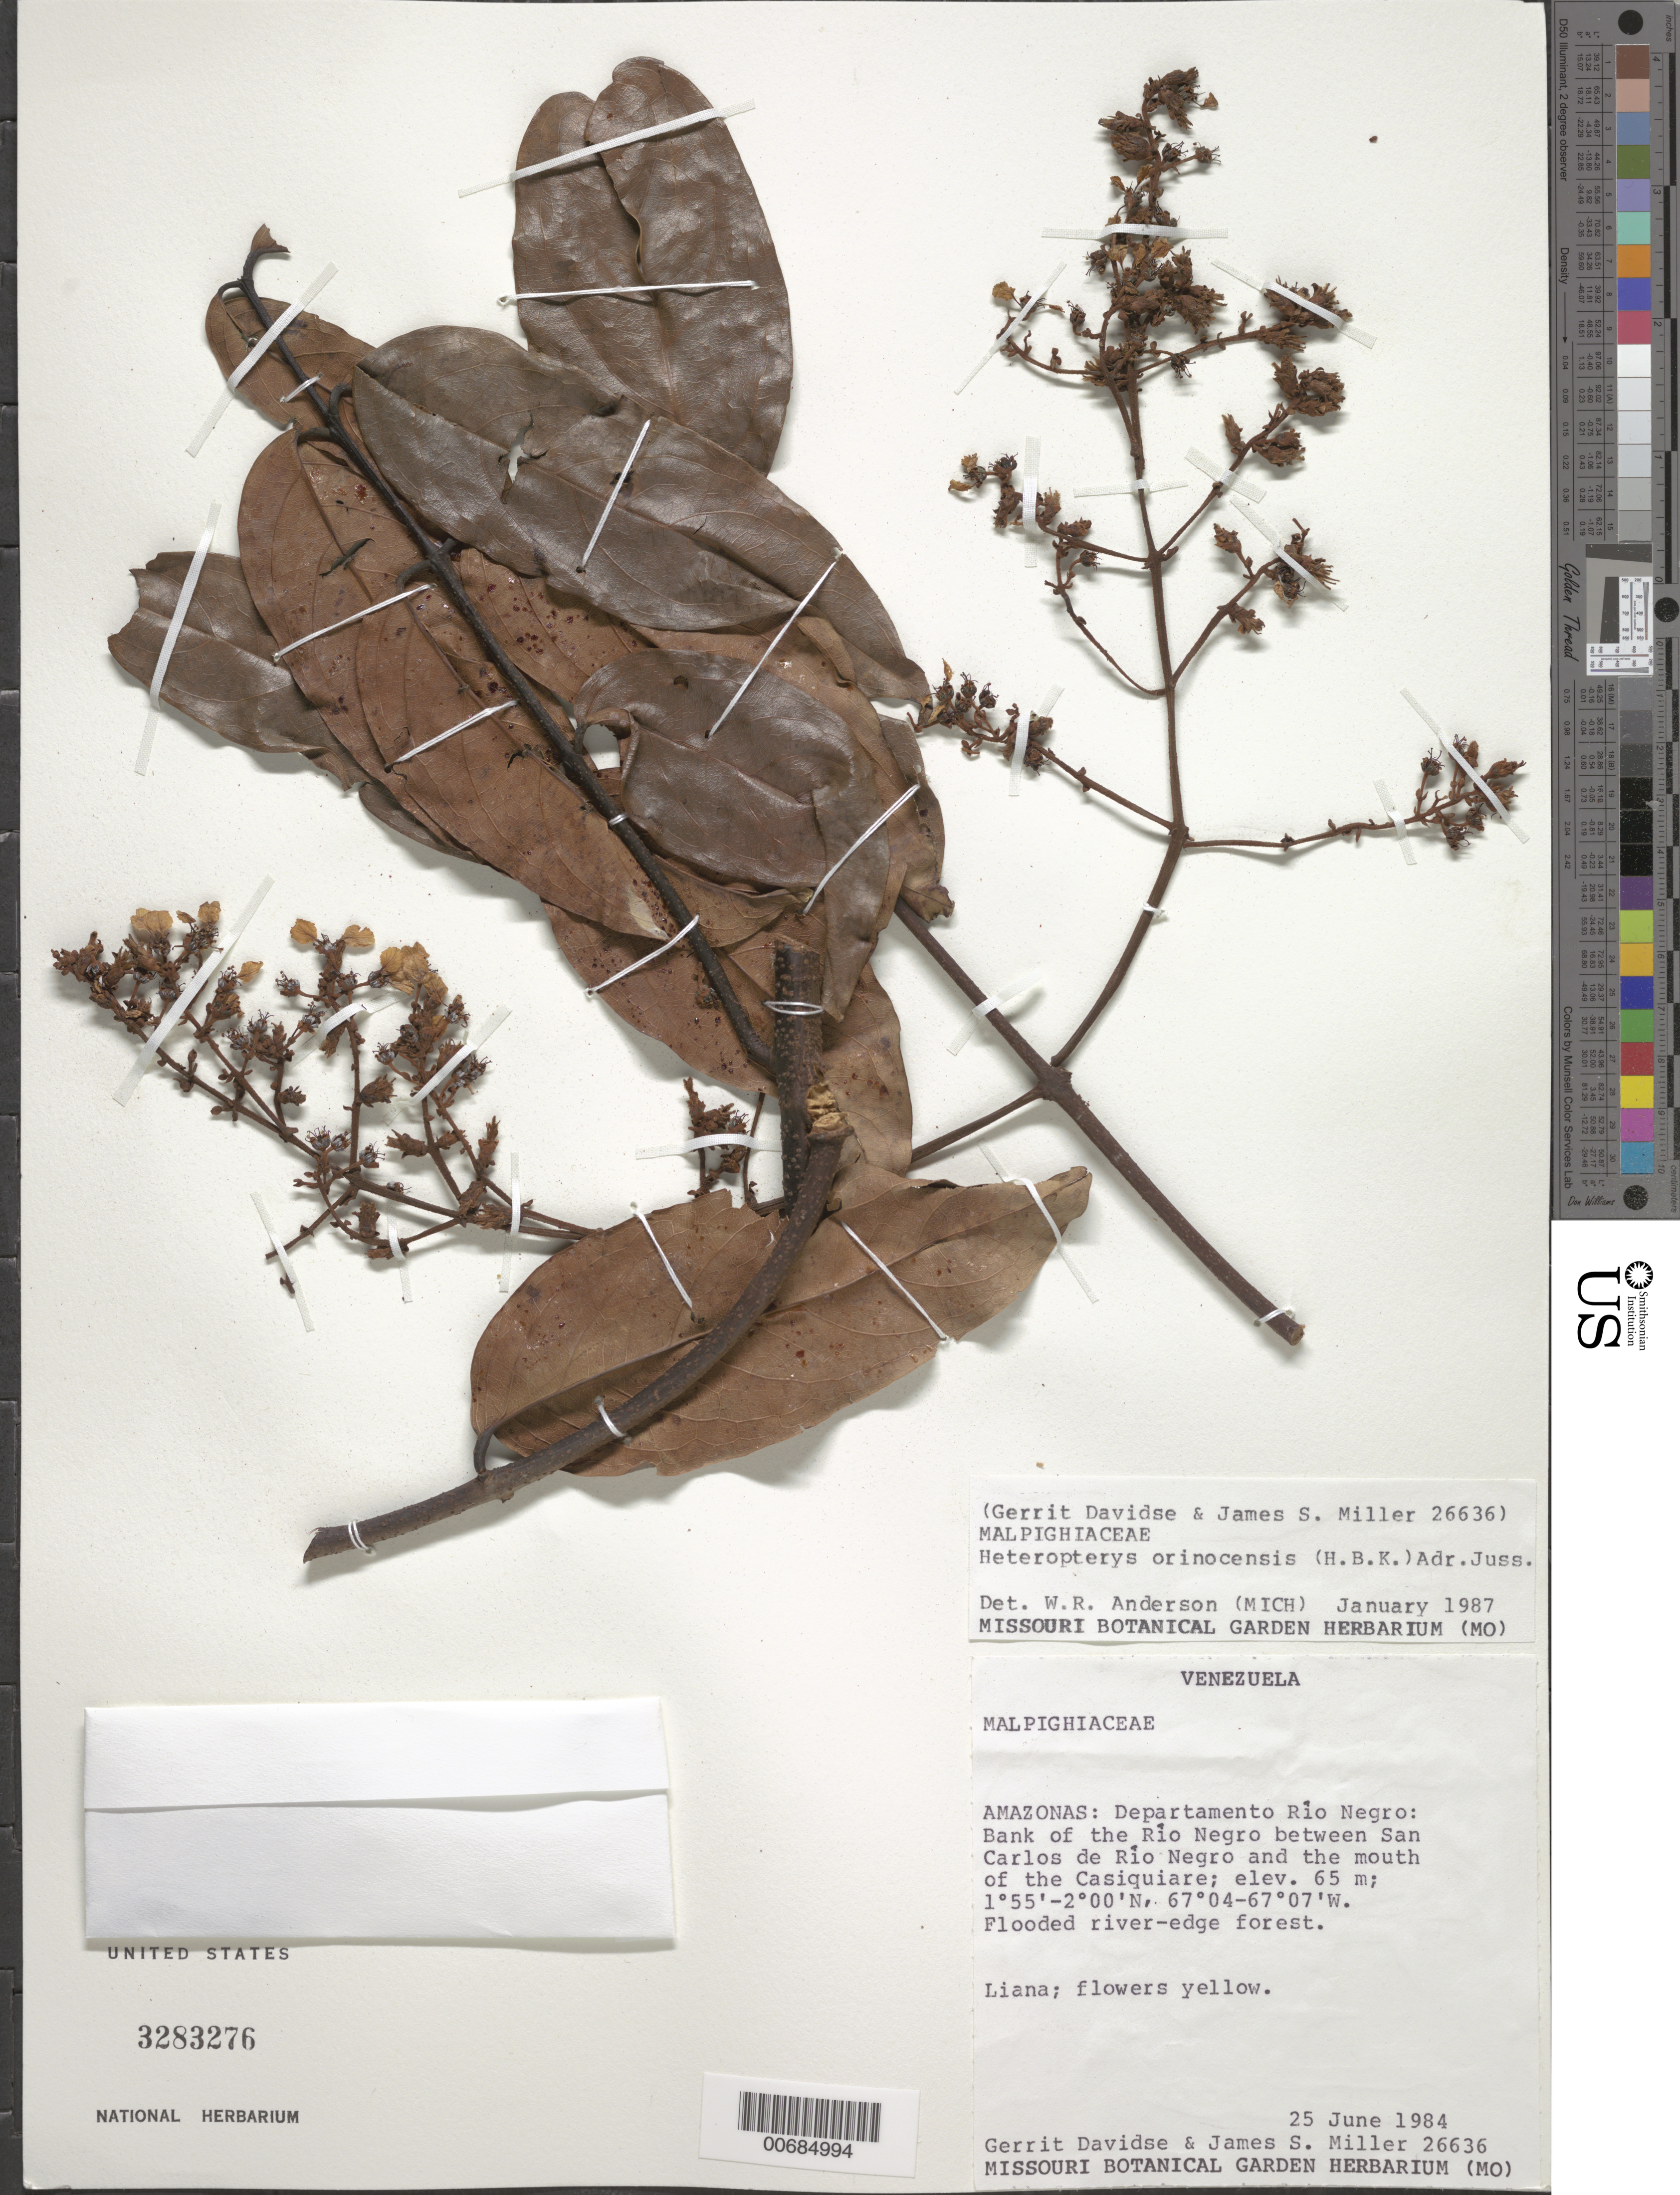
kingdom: Plantae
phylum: Tracheophyta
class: Magnoliopsida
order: Malpighiales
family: Malpighiaceae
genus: Heteropterys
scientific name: Heteropterys orinocensis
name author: (Kunth) A. Juss.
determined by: Anderson, W. R., (MICH), University of Michigan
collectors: G. Davidse & J. S. Miller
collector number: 26636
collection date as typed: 25-Jun-84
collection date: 1984-06-25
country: Venezuela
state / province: Amazonas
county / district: Río Negro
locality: Río Negro betw. San Carlos de Río Negro & mouth of Casiquiare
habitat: Flooded river edge forest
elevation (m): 65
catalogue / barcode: US 3283276